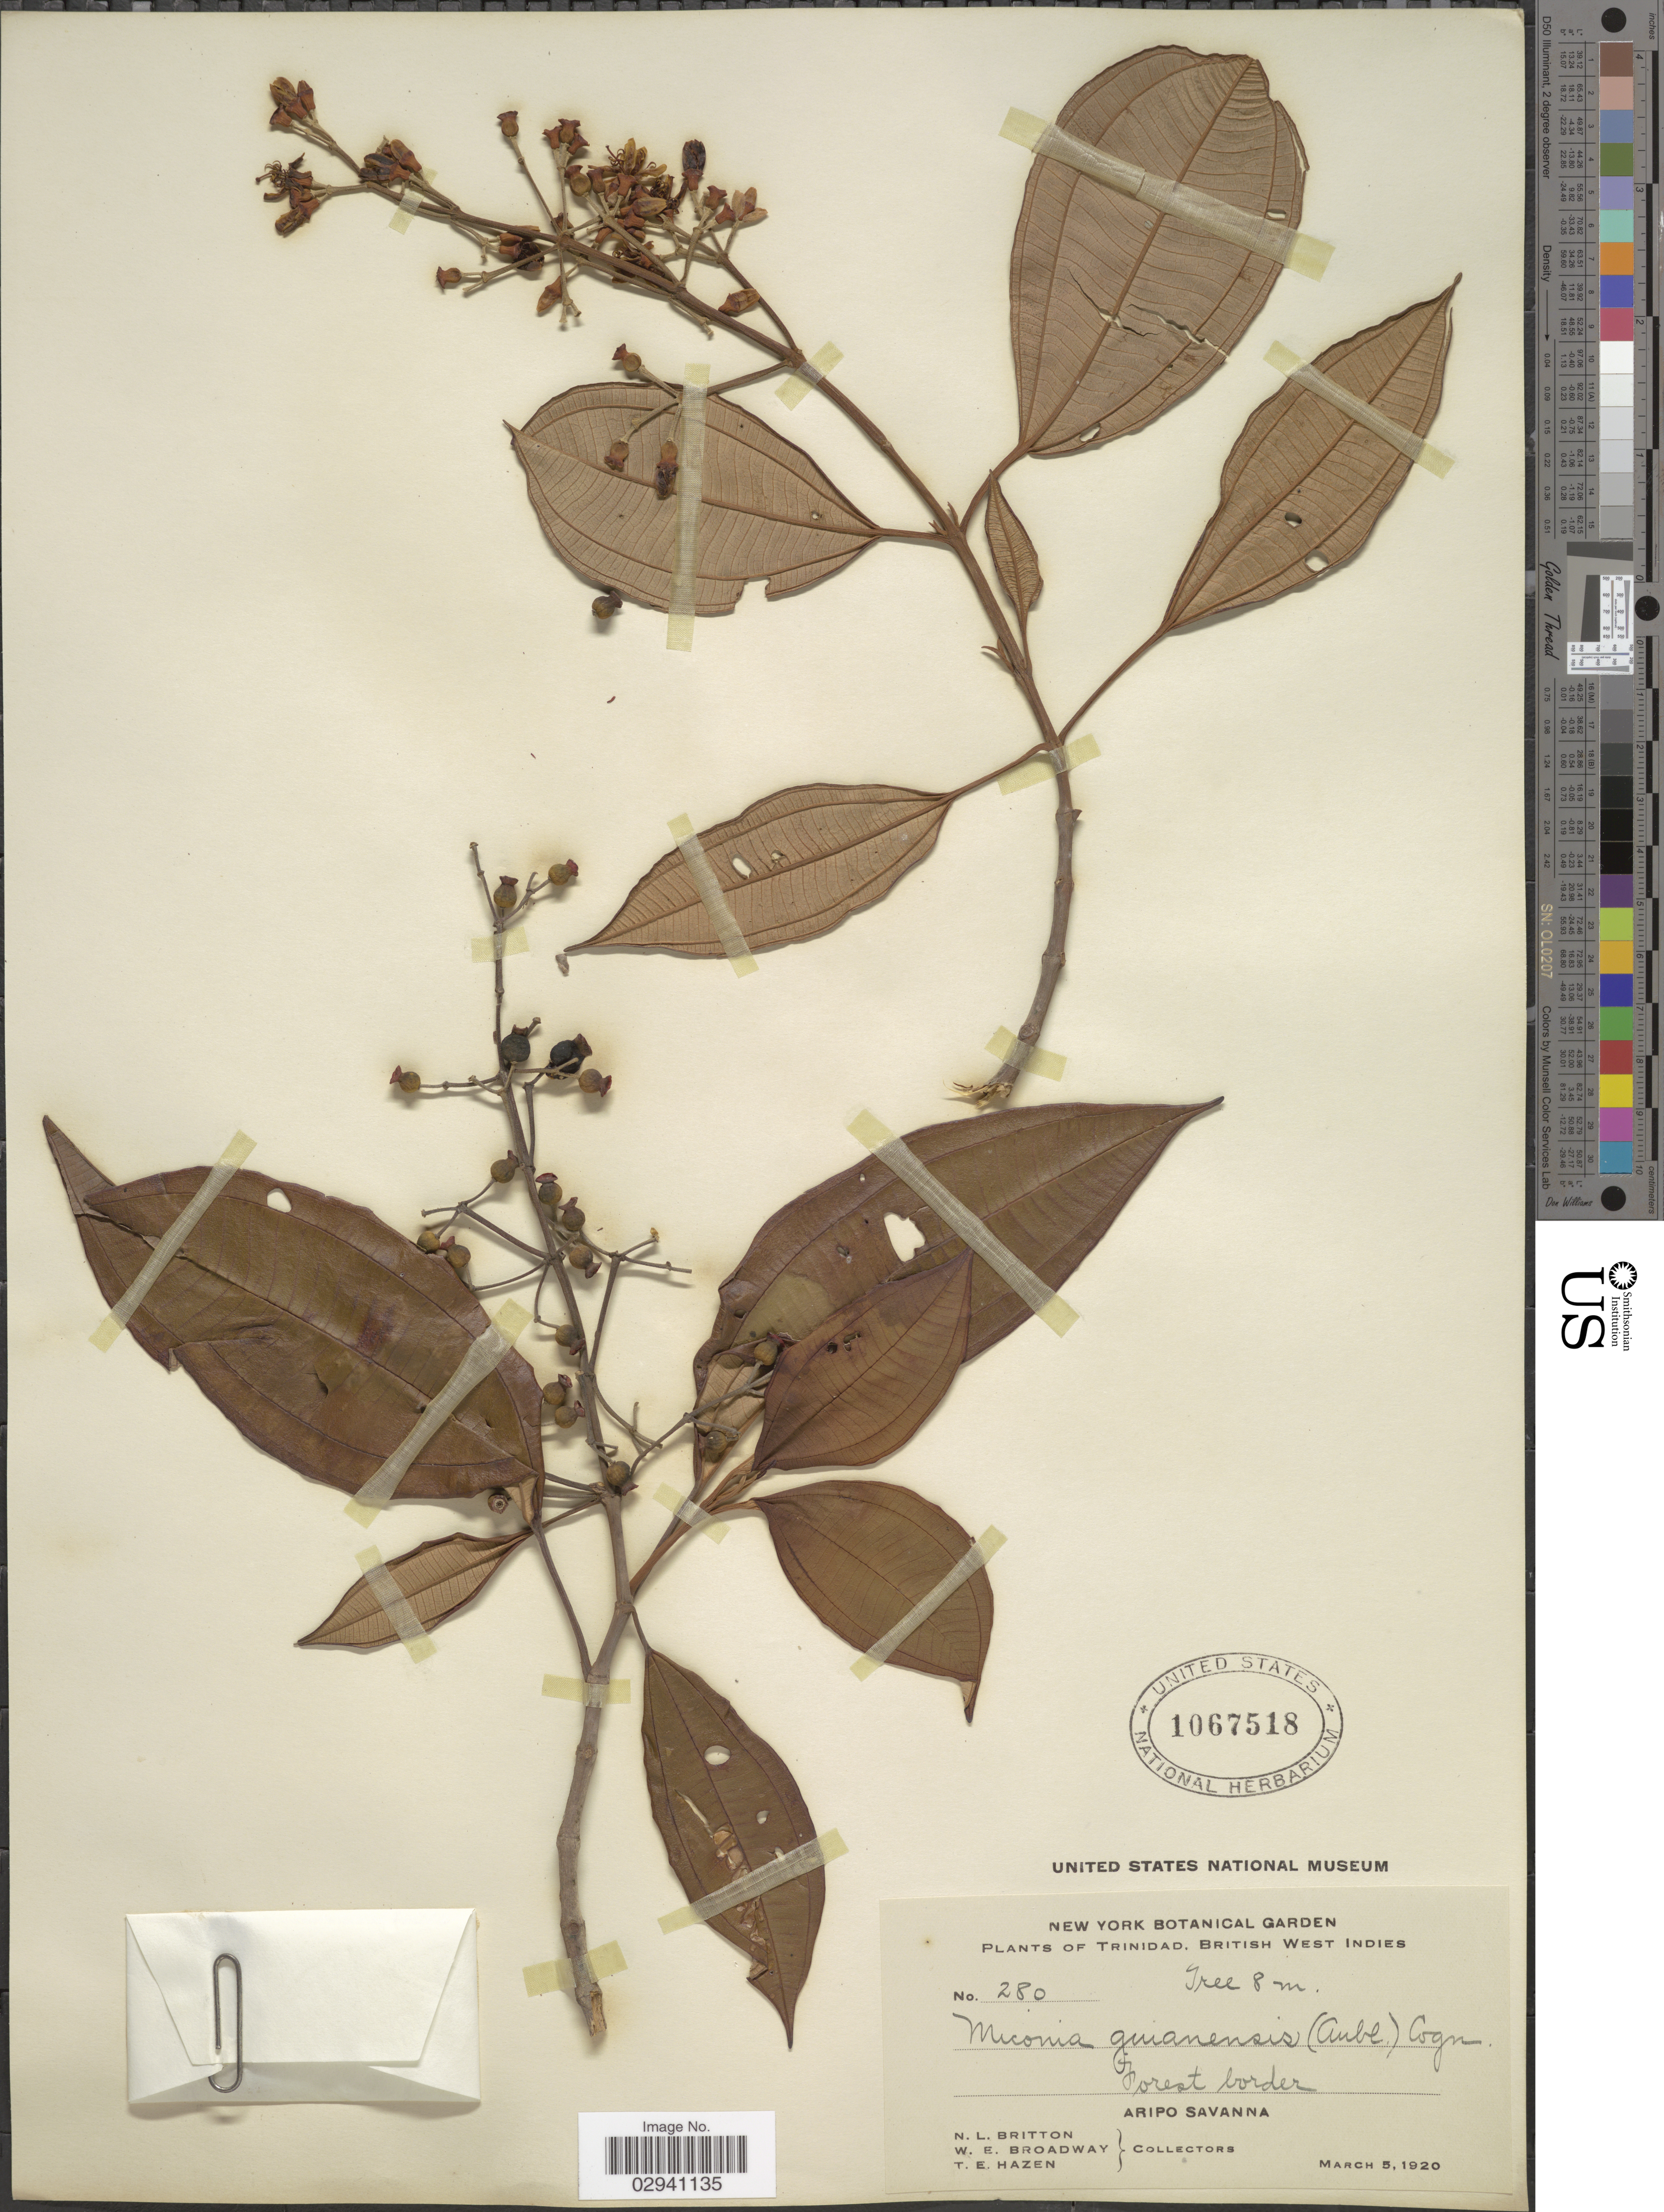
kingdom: Plantae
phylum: Tracheophyta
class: Magnoliopsida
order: Myrtales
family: Melastomataceae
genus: Miconia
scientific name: Miconia mirabilis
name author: (Aubl.) L.O. Williams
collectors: N. Britton, T. E. Hazen & W. E. Broadway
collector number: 280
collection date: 1920-03-05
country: Trinidad and Tobago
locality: Trinidad. Aripo Savanna.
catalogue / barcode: US 1067518